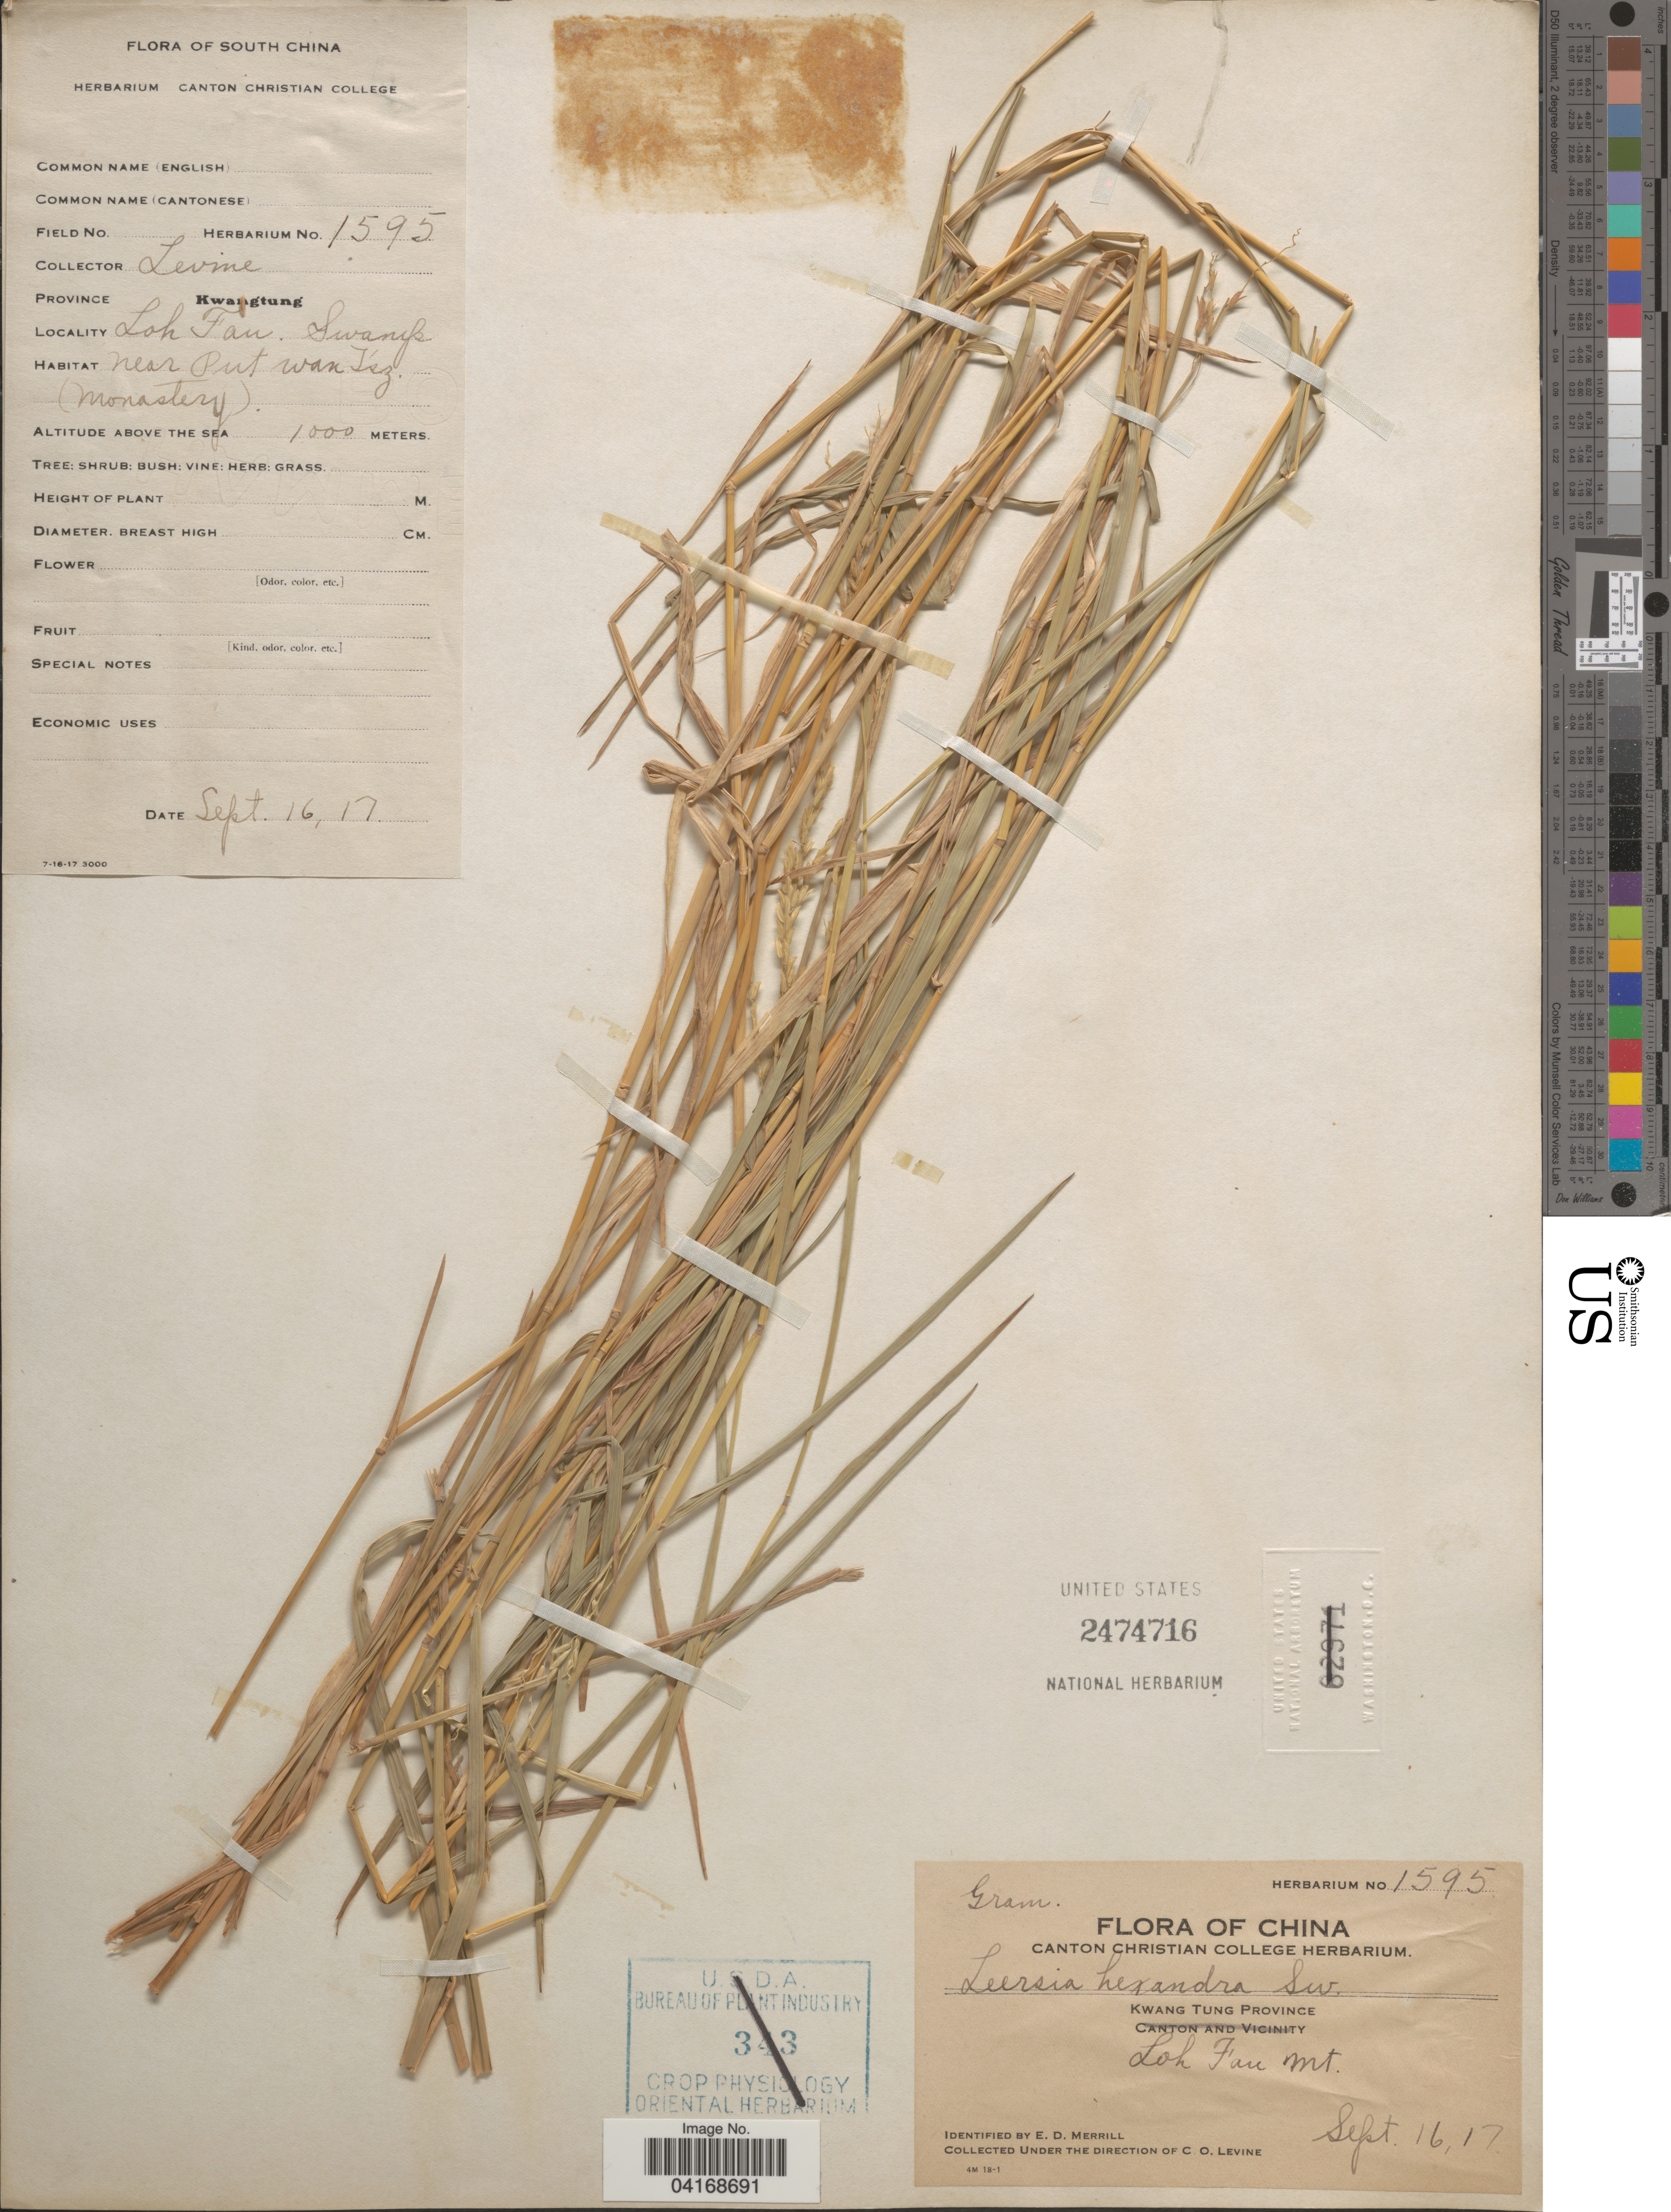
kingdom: Plantae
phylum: Tracheophyta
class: Liliopsida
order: Poales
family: Poaceae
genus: Leersia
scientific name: Leersia hexandra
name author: Sw.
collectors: C. O. Levine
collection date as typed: Transcribed d/m/y: 16/9/17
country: China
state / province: Guangdong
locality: Kwang Tung Province. Loh Fan Mt. Swamp near Put Wan Isz. (Monastery).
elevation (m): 1000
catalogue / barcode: US 2474716